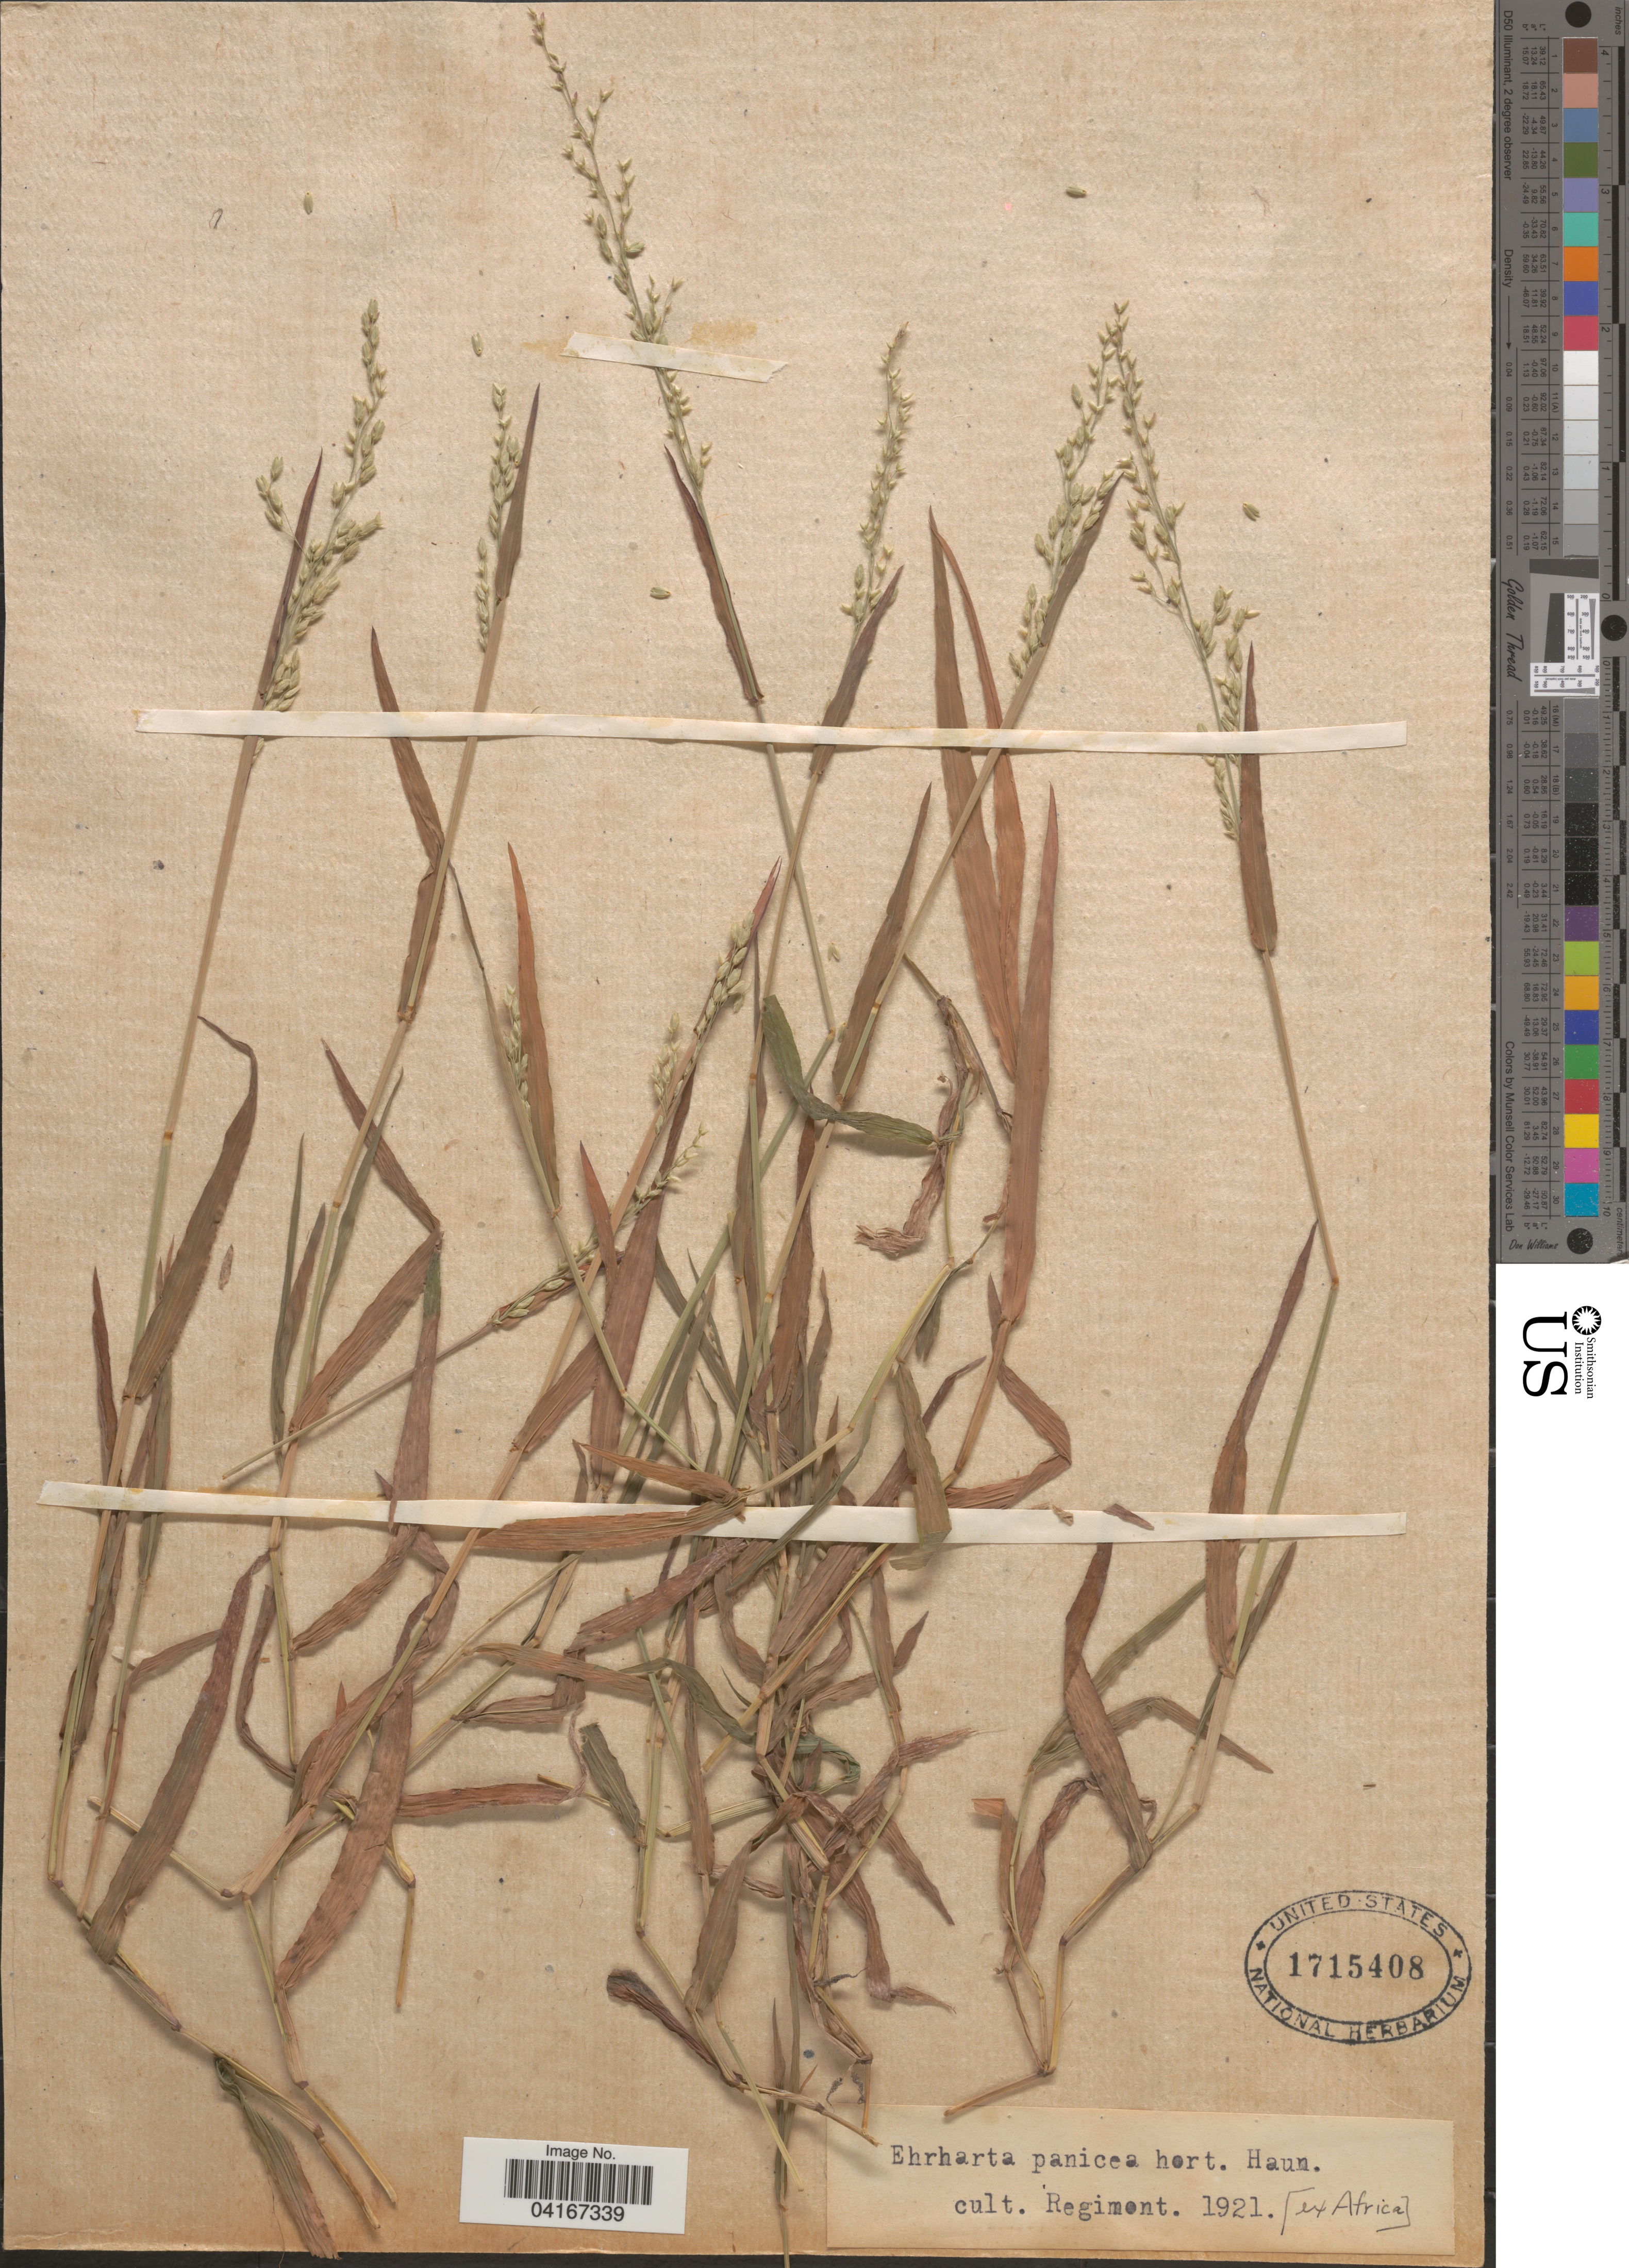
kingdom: Plantae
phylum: Tracheophyta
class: Liliopsida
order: Poales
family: Poaceae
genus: Ehrharta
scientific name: Ehrharta erecta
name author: Lam.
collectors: Regimont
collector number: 1921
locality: Ex Africa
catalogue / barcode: US 1715408